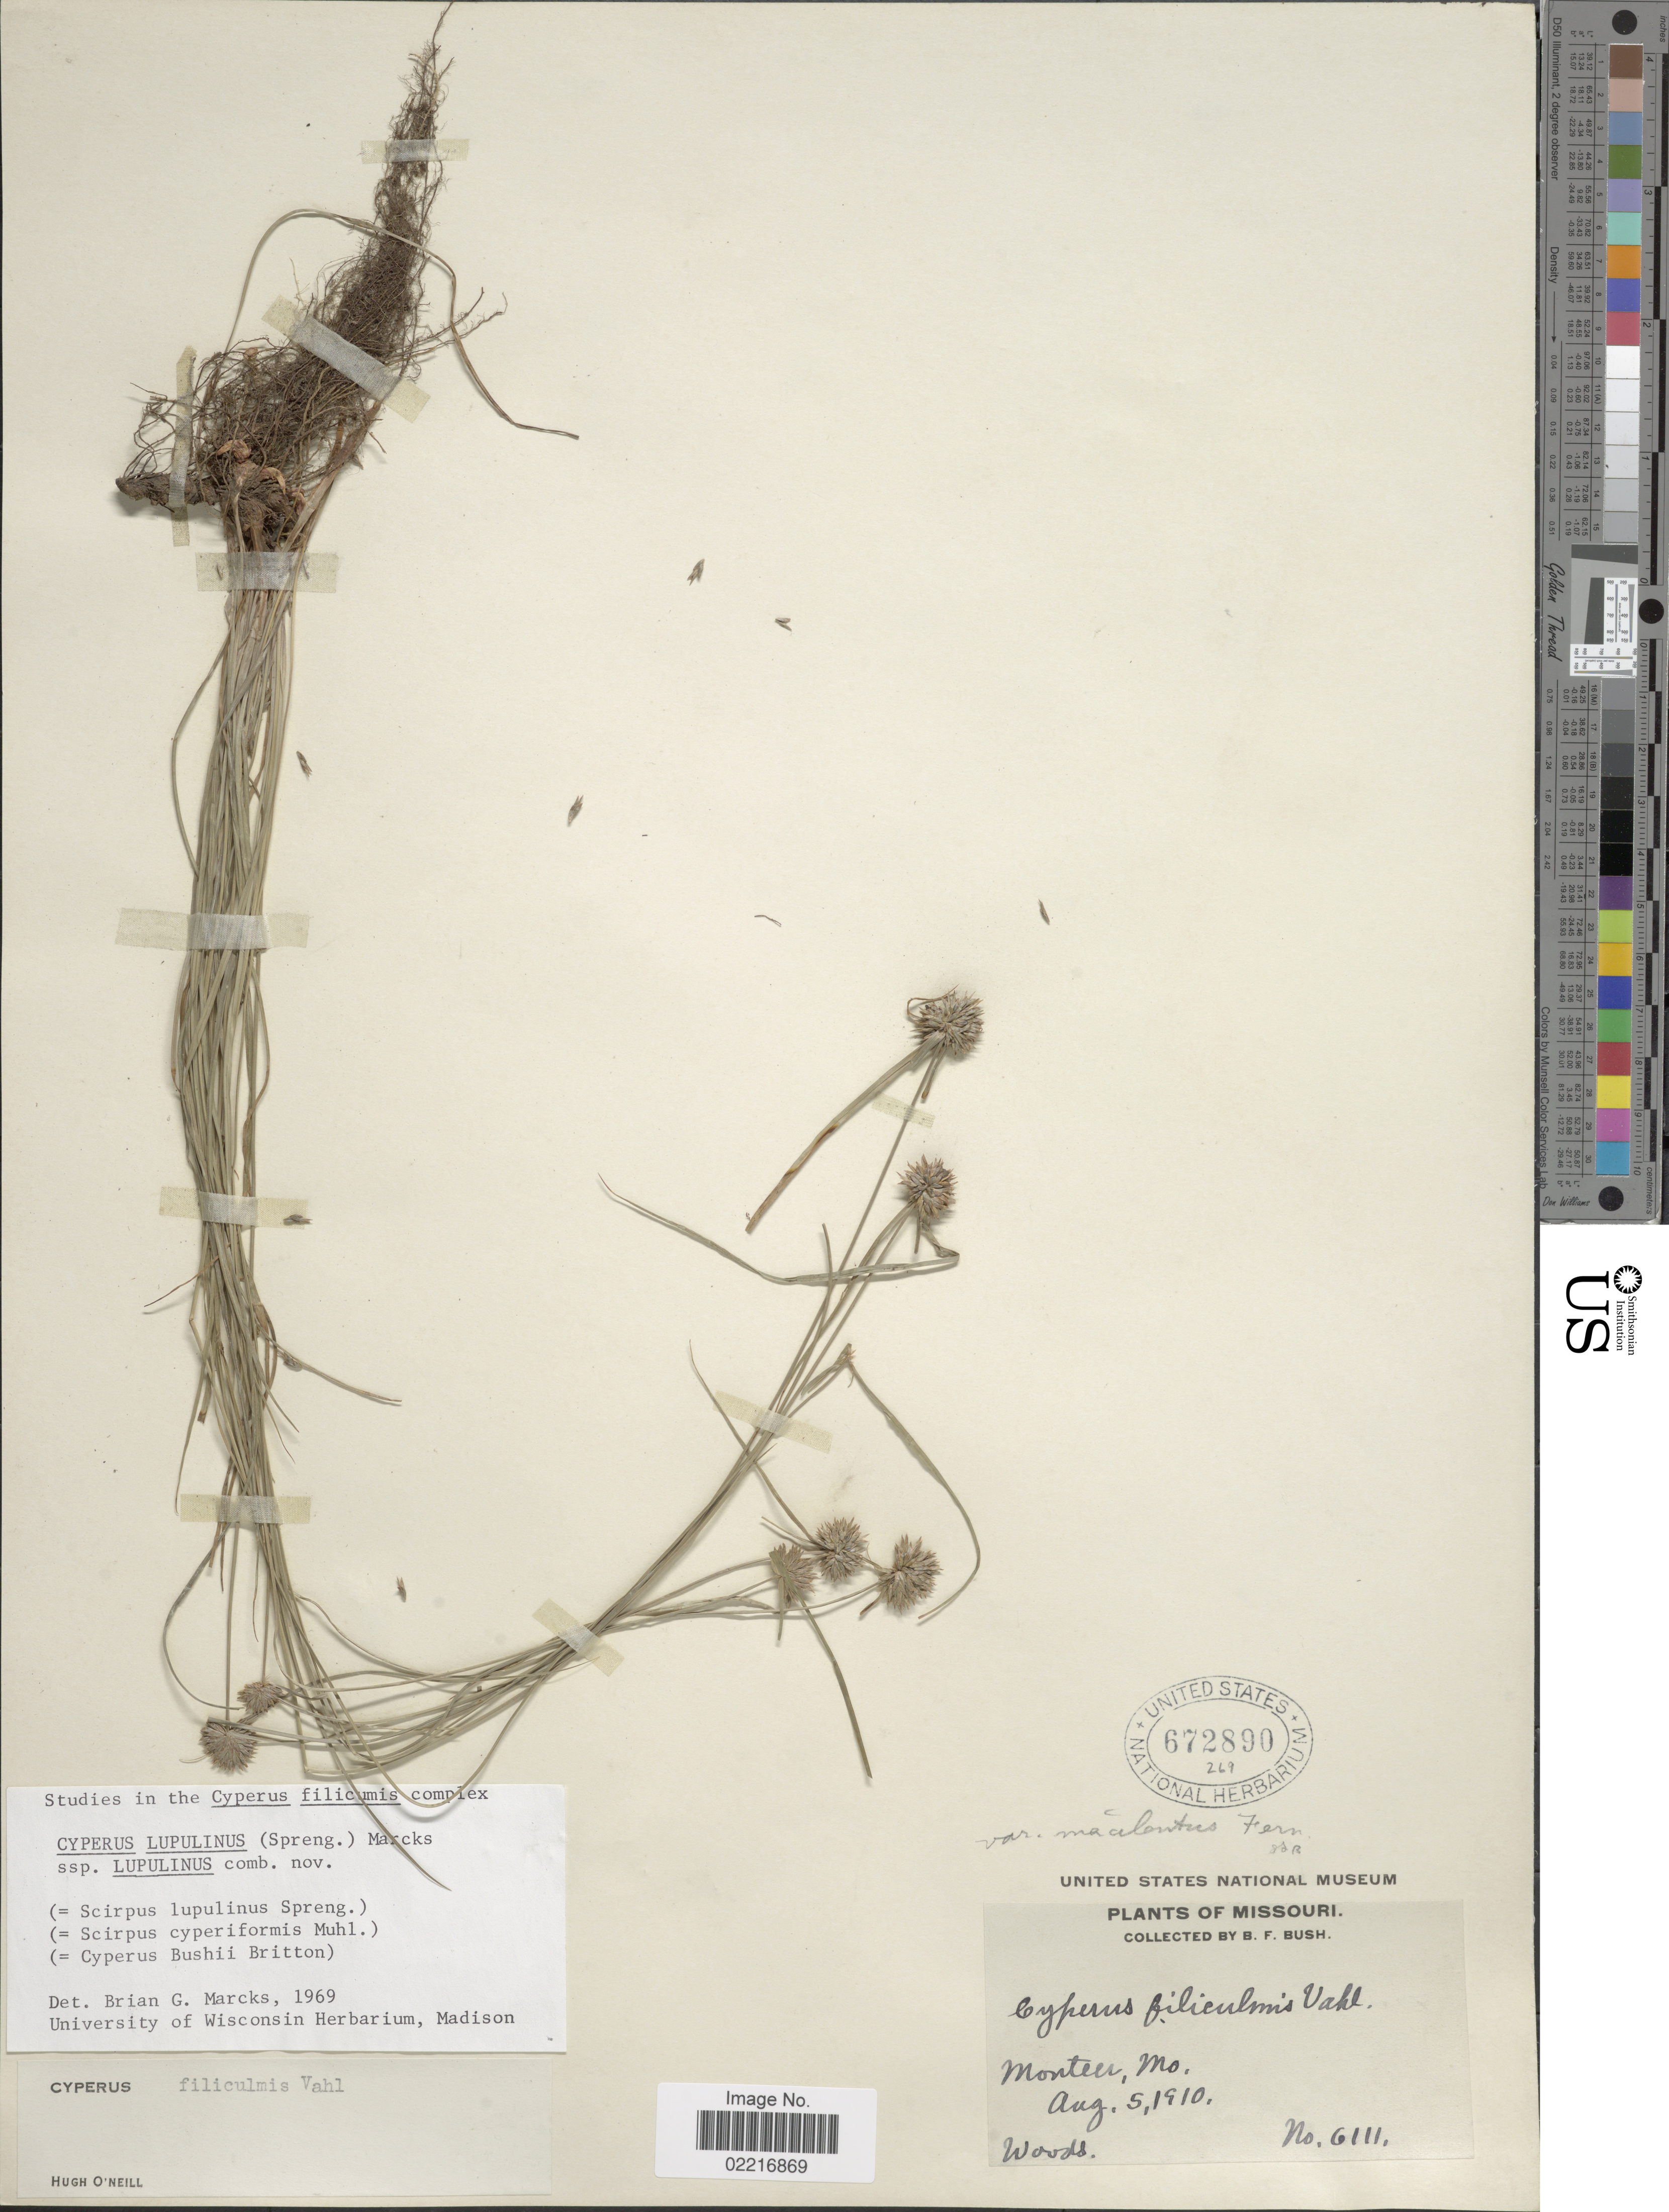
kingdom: Plantae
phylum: Tracheophyta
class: Liliopsida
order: Poales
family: Cyperaceae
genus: Cyperus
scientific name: Cyperus lupulinus subsp. lupulinus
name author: (Spreng.) Marcks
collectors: F. Bush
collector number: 6111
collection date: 1910-08-05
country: United States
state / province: Missouri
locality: Monteer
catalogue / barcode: US 672890